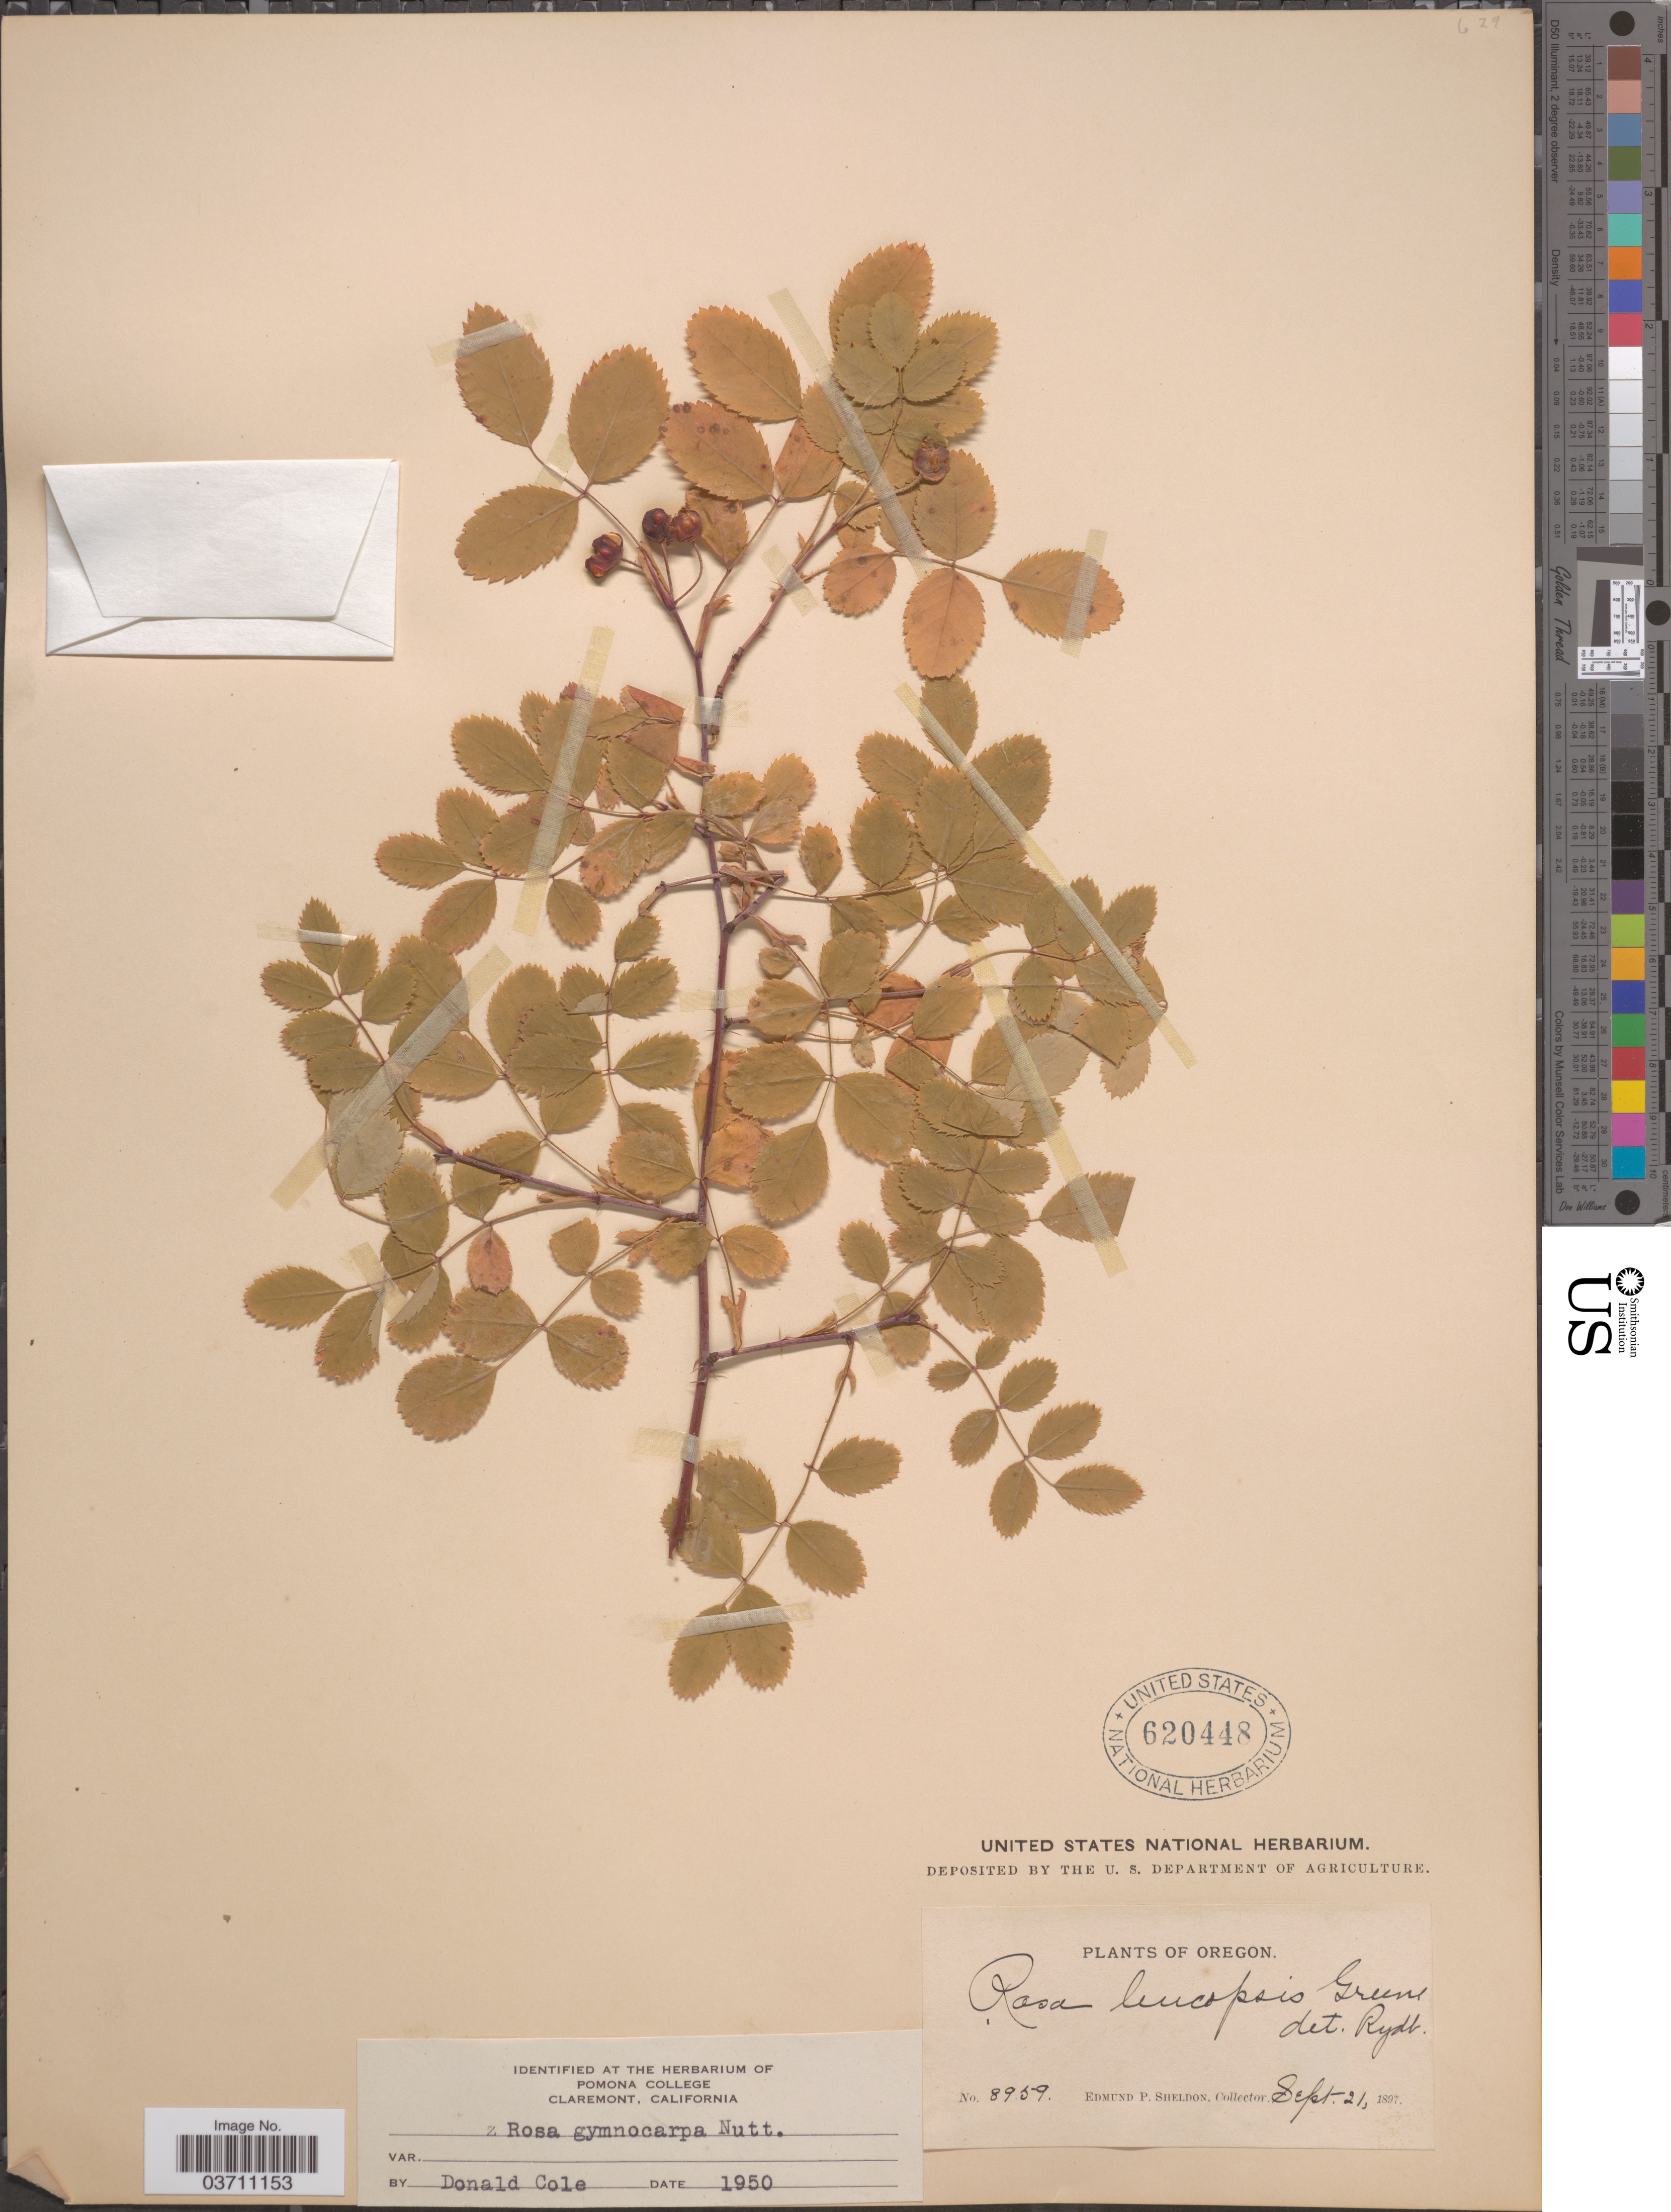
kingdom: Plantae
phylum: Tracheophyta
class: Magnoliopsida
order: Rosales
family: Rosaceae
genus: Rosa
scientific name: Rosa gymnocarpa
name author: Nutt.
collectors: E. P. Sheldon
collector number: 8959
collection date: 1897-09-21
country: United States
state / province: Oregon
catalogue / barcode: US 620448